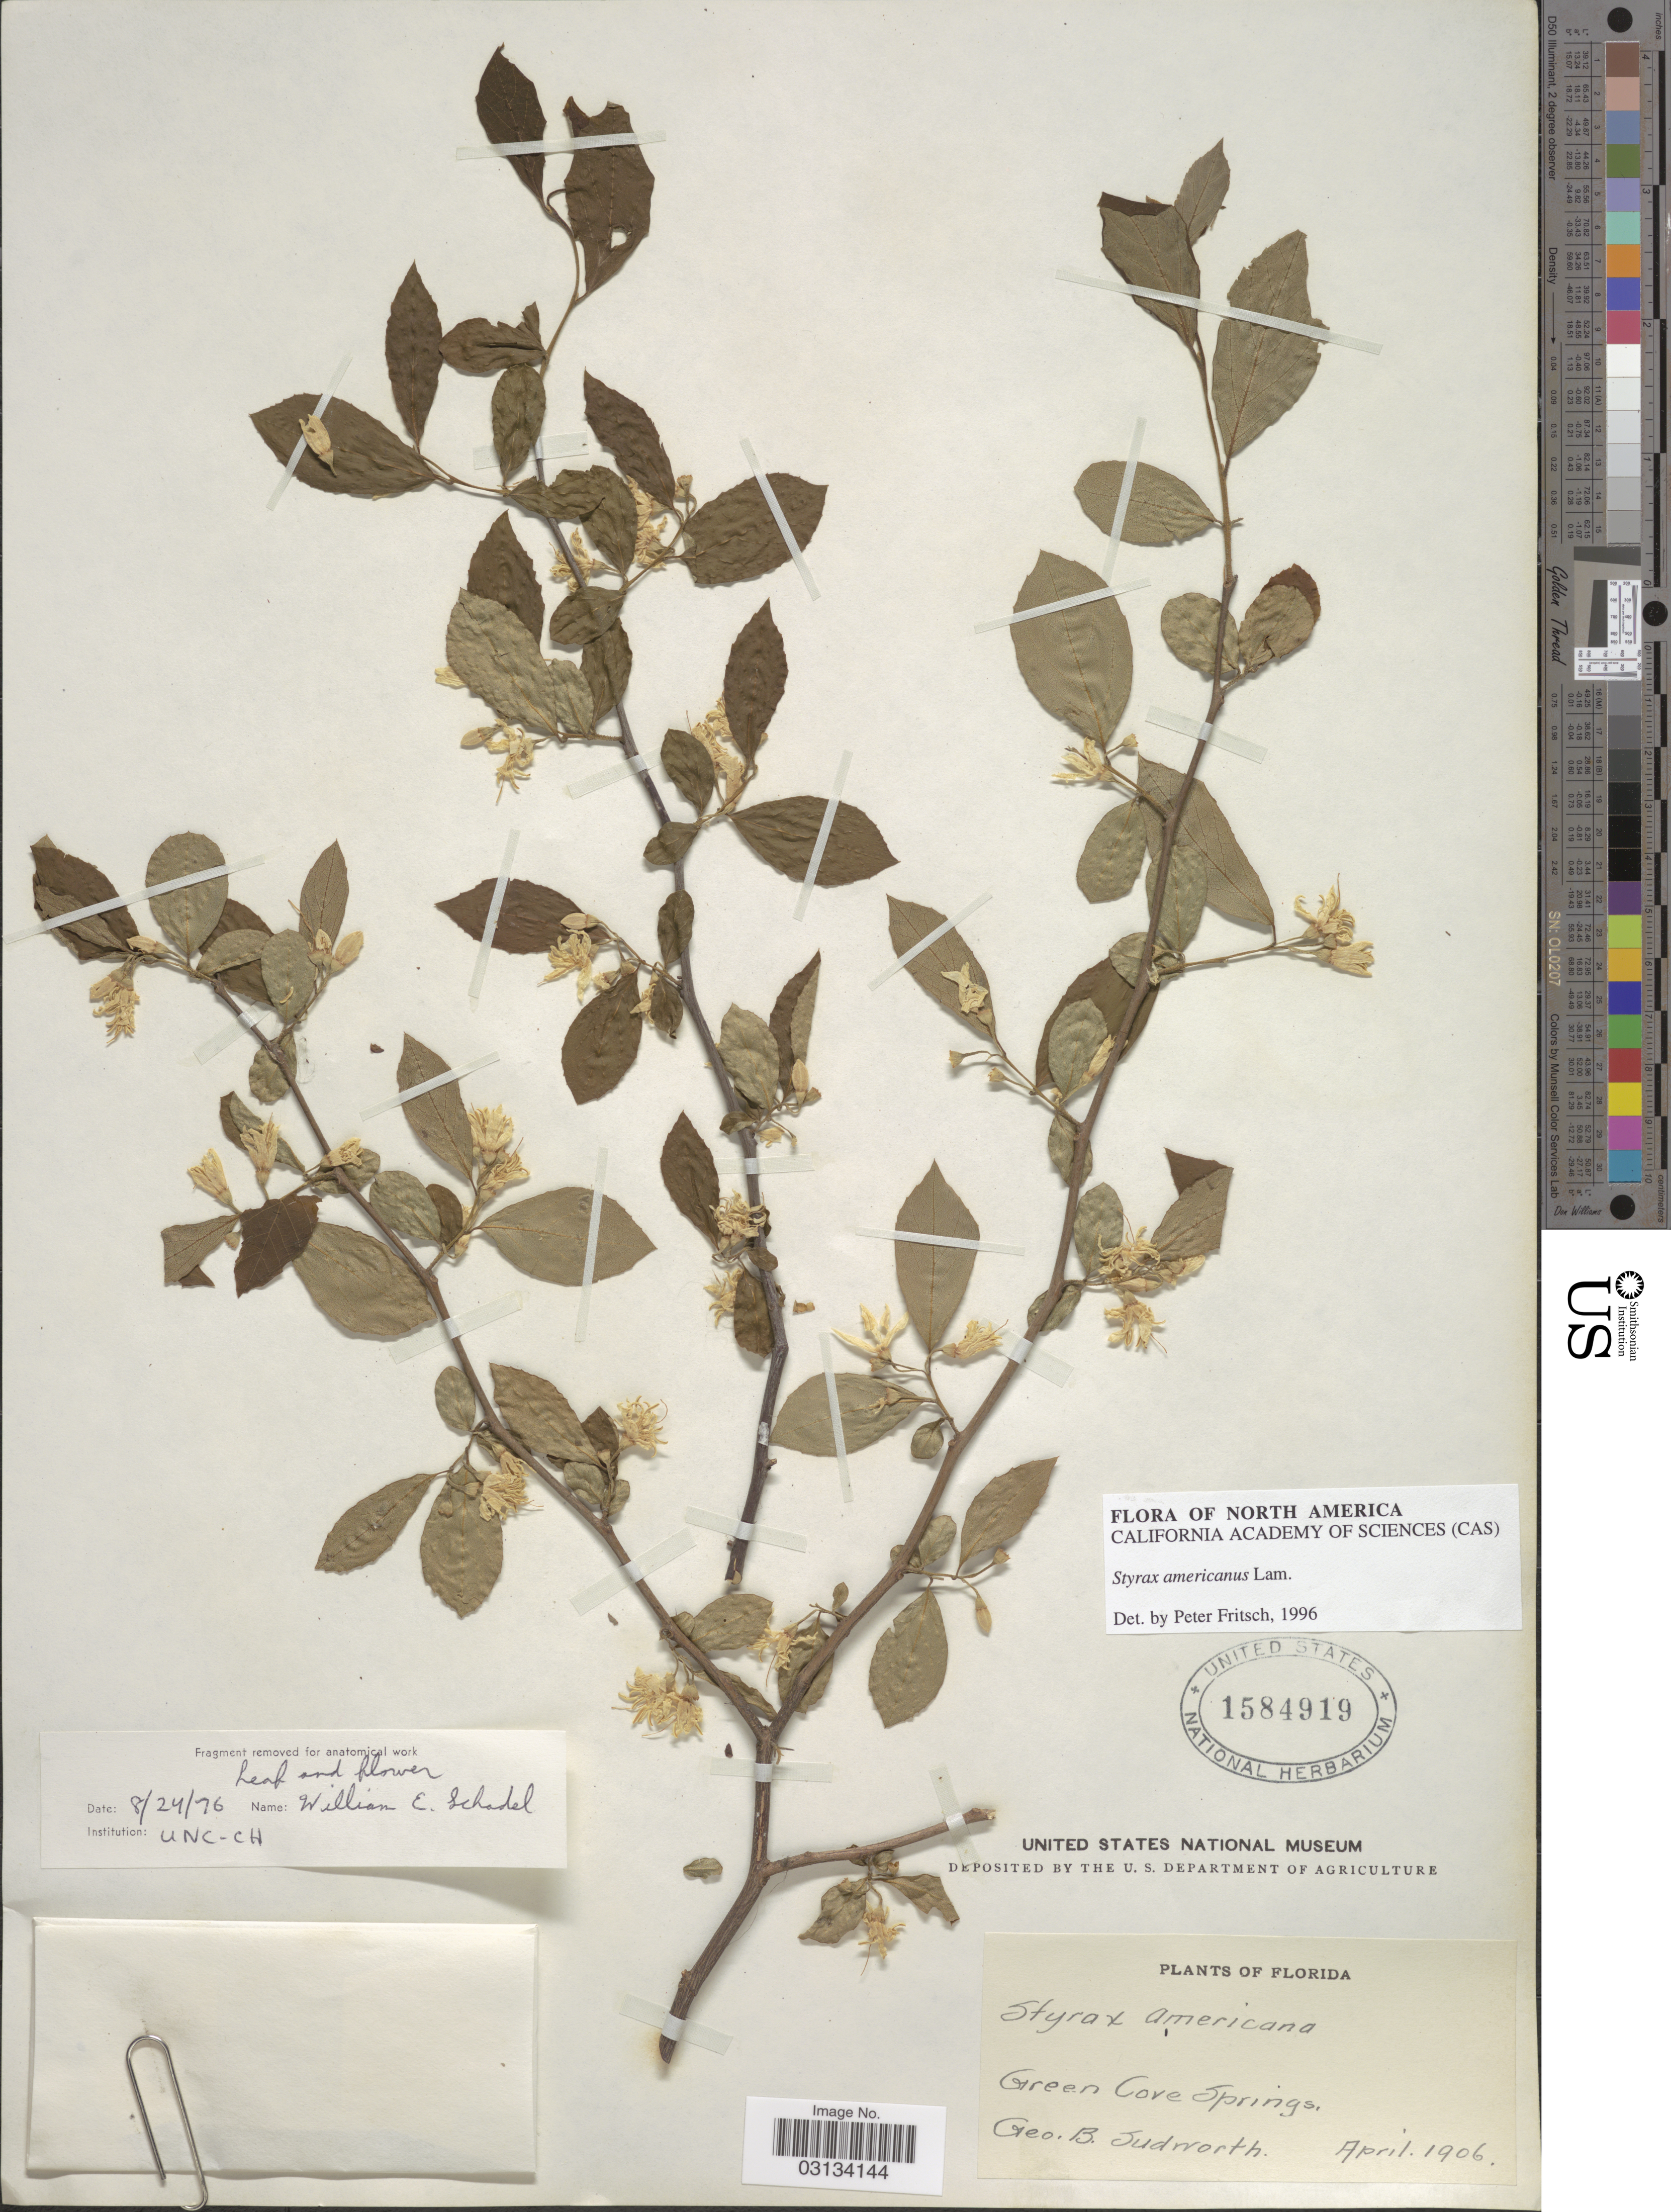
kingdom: Plantae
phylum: Tracheophyta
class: Magnoliopsida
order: Ericales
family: Styracaceae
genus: Styrax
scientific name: Styrax americanus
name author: Lam.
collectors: G. B. Sudworth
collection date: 1906-04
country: United States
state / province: Florida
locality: Green Cove Springs.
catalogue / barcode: US 1584919